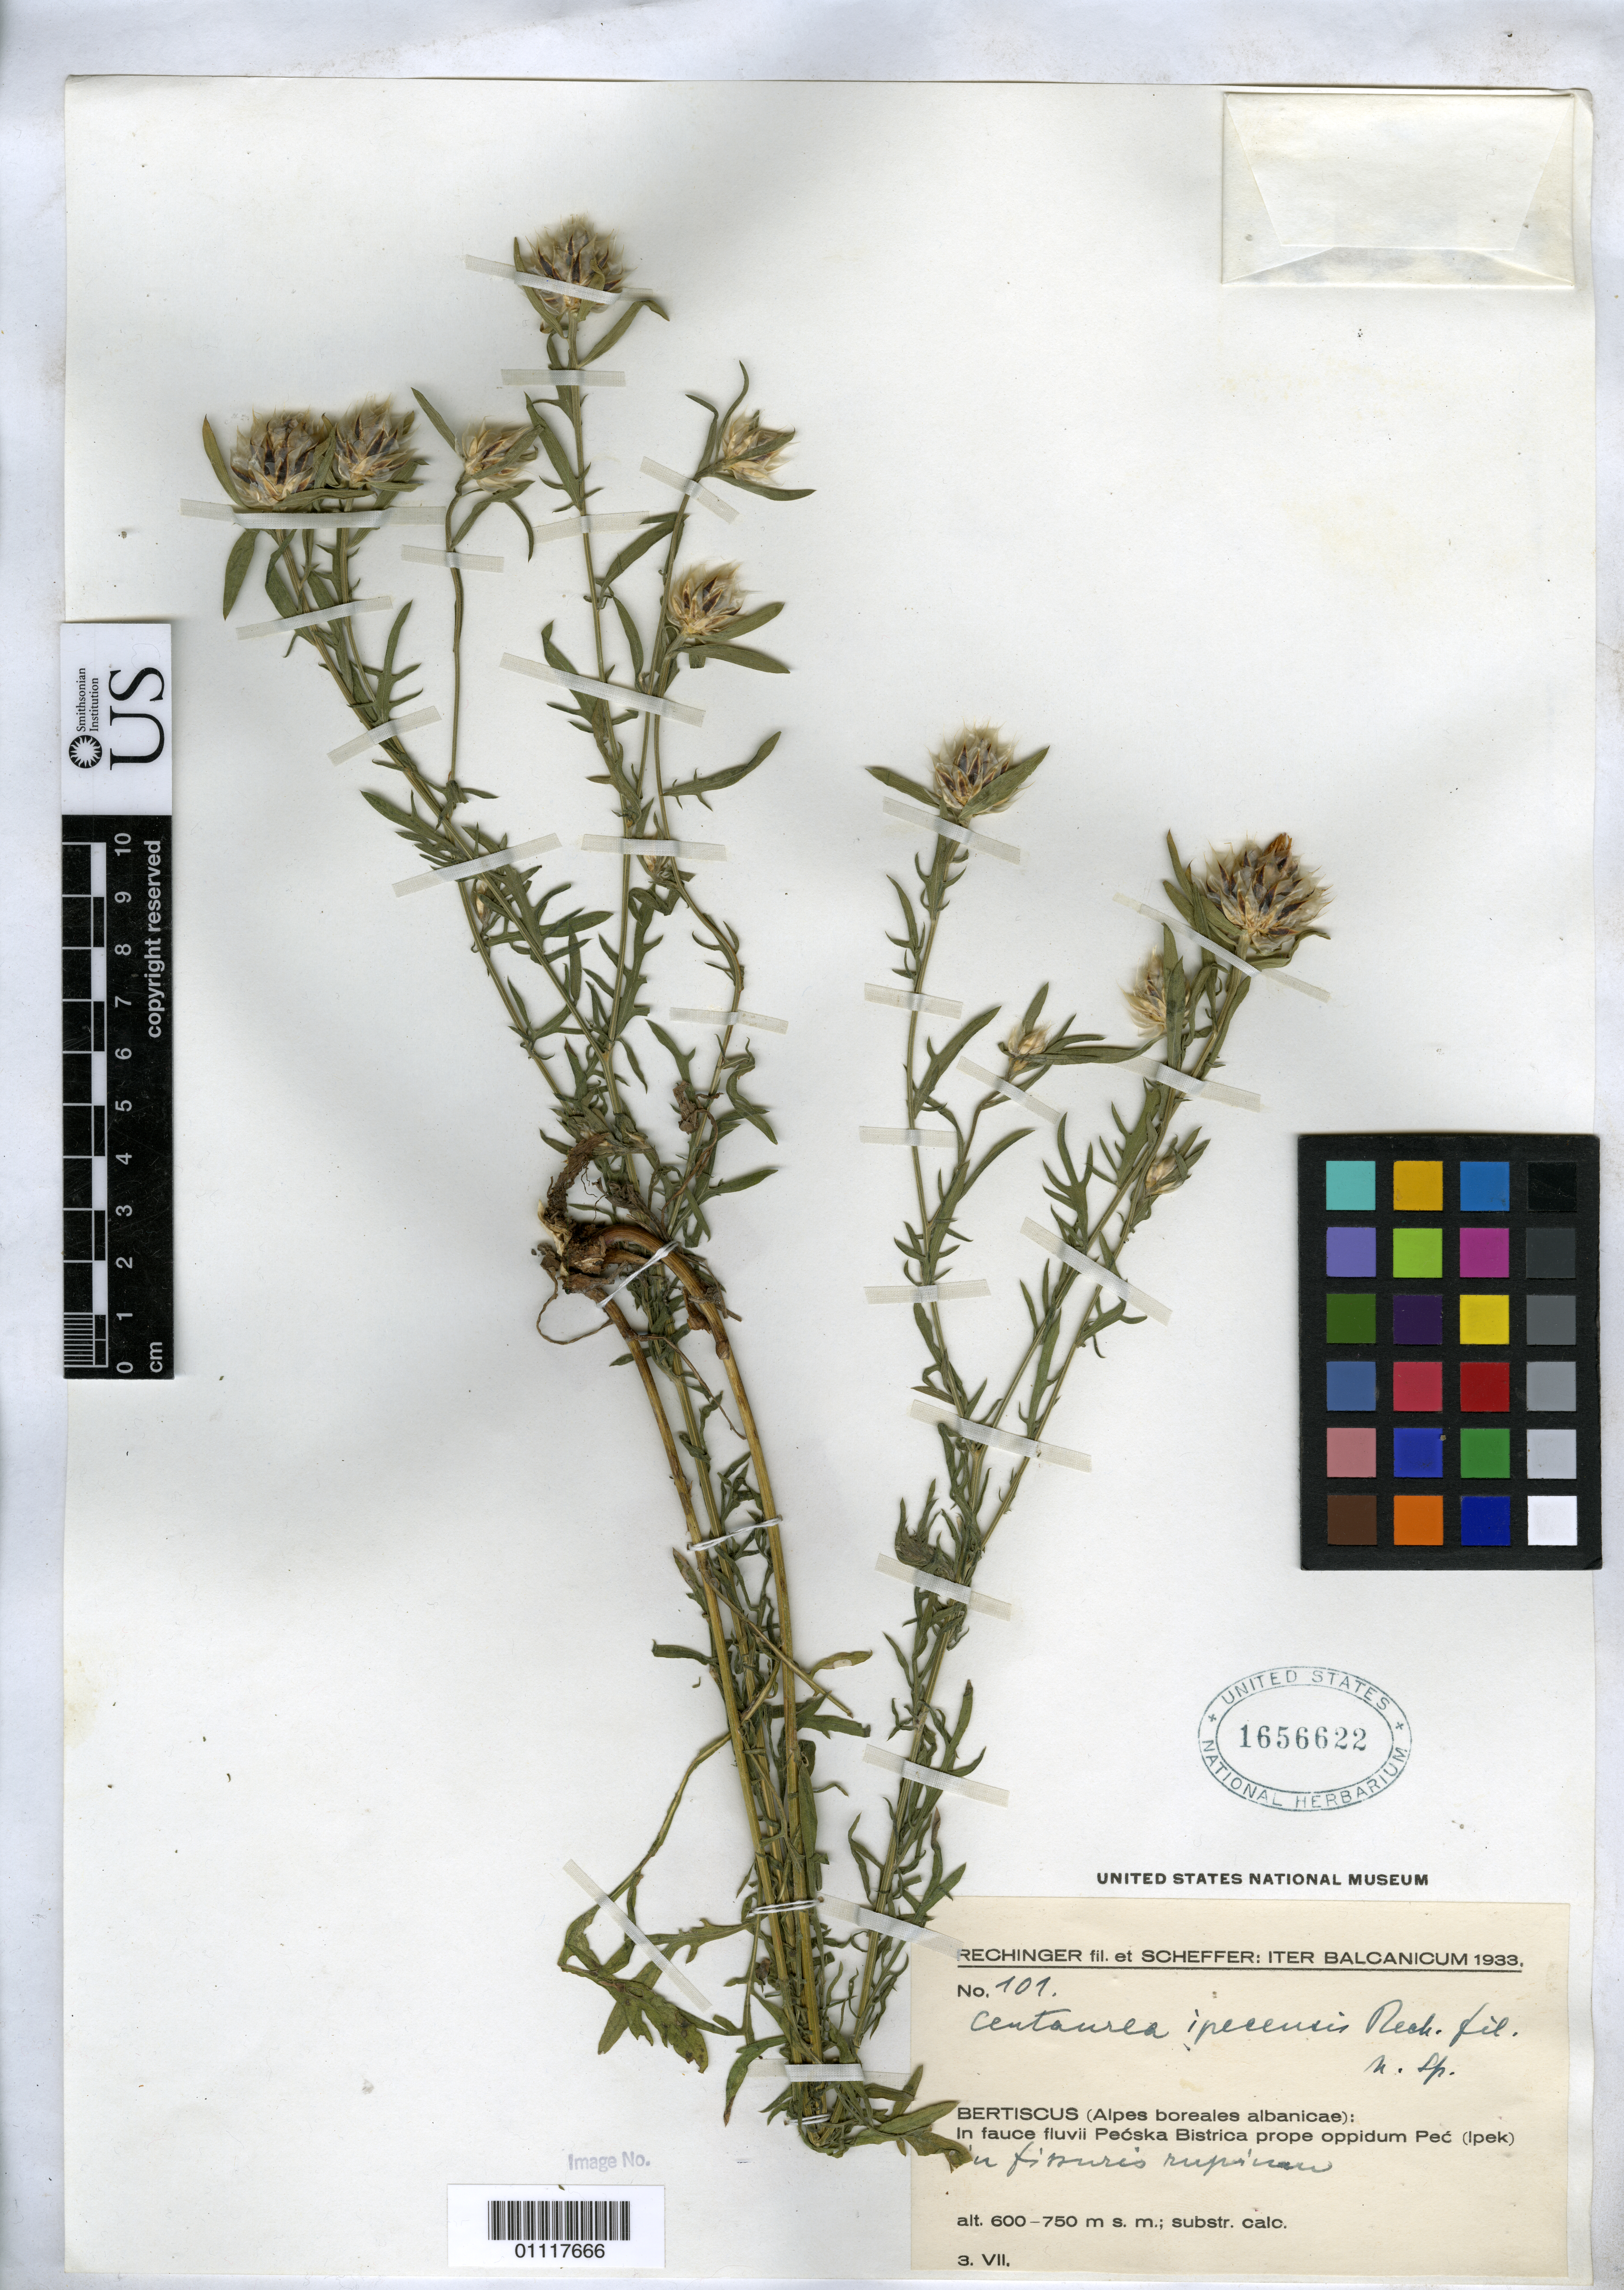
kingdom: Plantae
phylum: Tracheophyta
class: Magnoliopsida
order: Asterales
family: Asteraceae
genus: Centaurea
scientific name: Centaurea ipecensis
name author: Rech. f.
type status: Syntype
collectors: -- Rechinger & Scheffer, --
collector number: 101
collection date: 1933-07-03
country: Kosovo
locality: Bertiscus( Alpes boreales albanicae): In fauce fluvii Pecska Bistrica prope oppidum Pec ( Ipec)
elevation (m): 600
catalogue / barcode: US 1656622